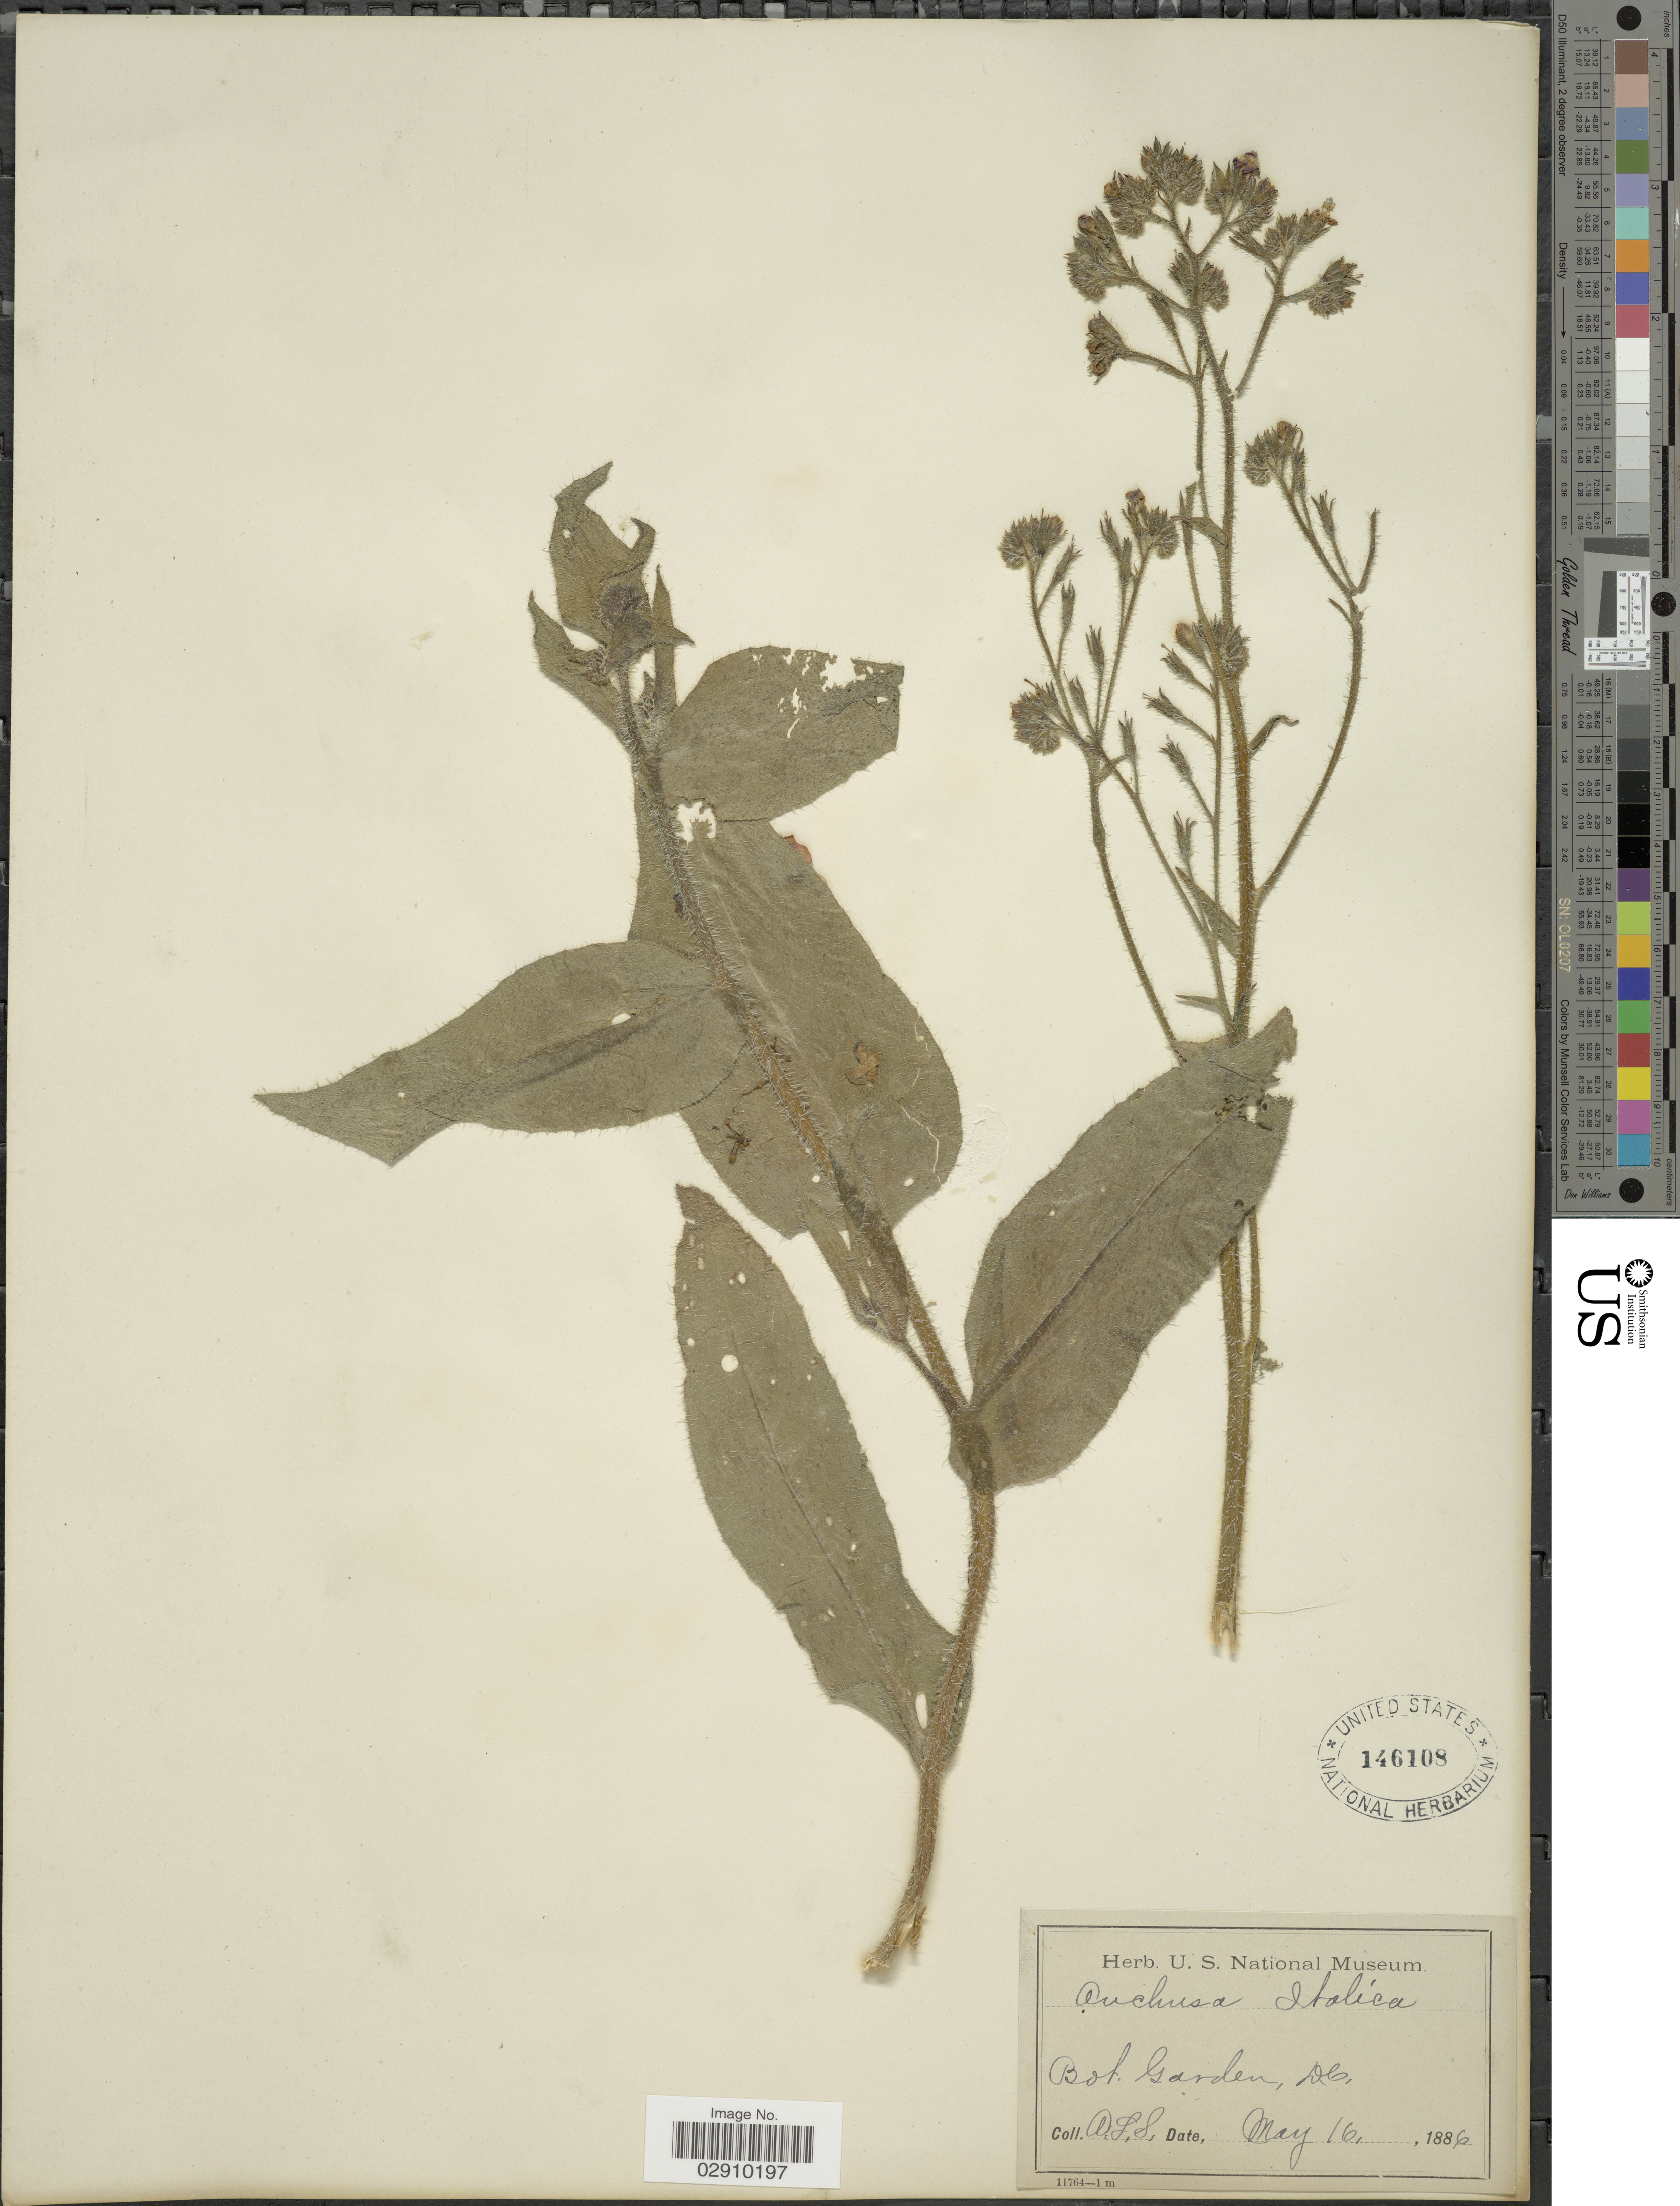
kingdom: Plantae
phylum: Tracheophyta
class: Magnoliopsida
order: Boraginales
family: Boraginaceae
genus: Anchusa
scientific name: Anchusa italica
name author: Retz.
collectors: A. L. S.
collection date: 1886-05-16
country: United States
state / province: District of Columbia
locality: Bot. Garden, DC.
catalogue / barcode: US 146108